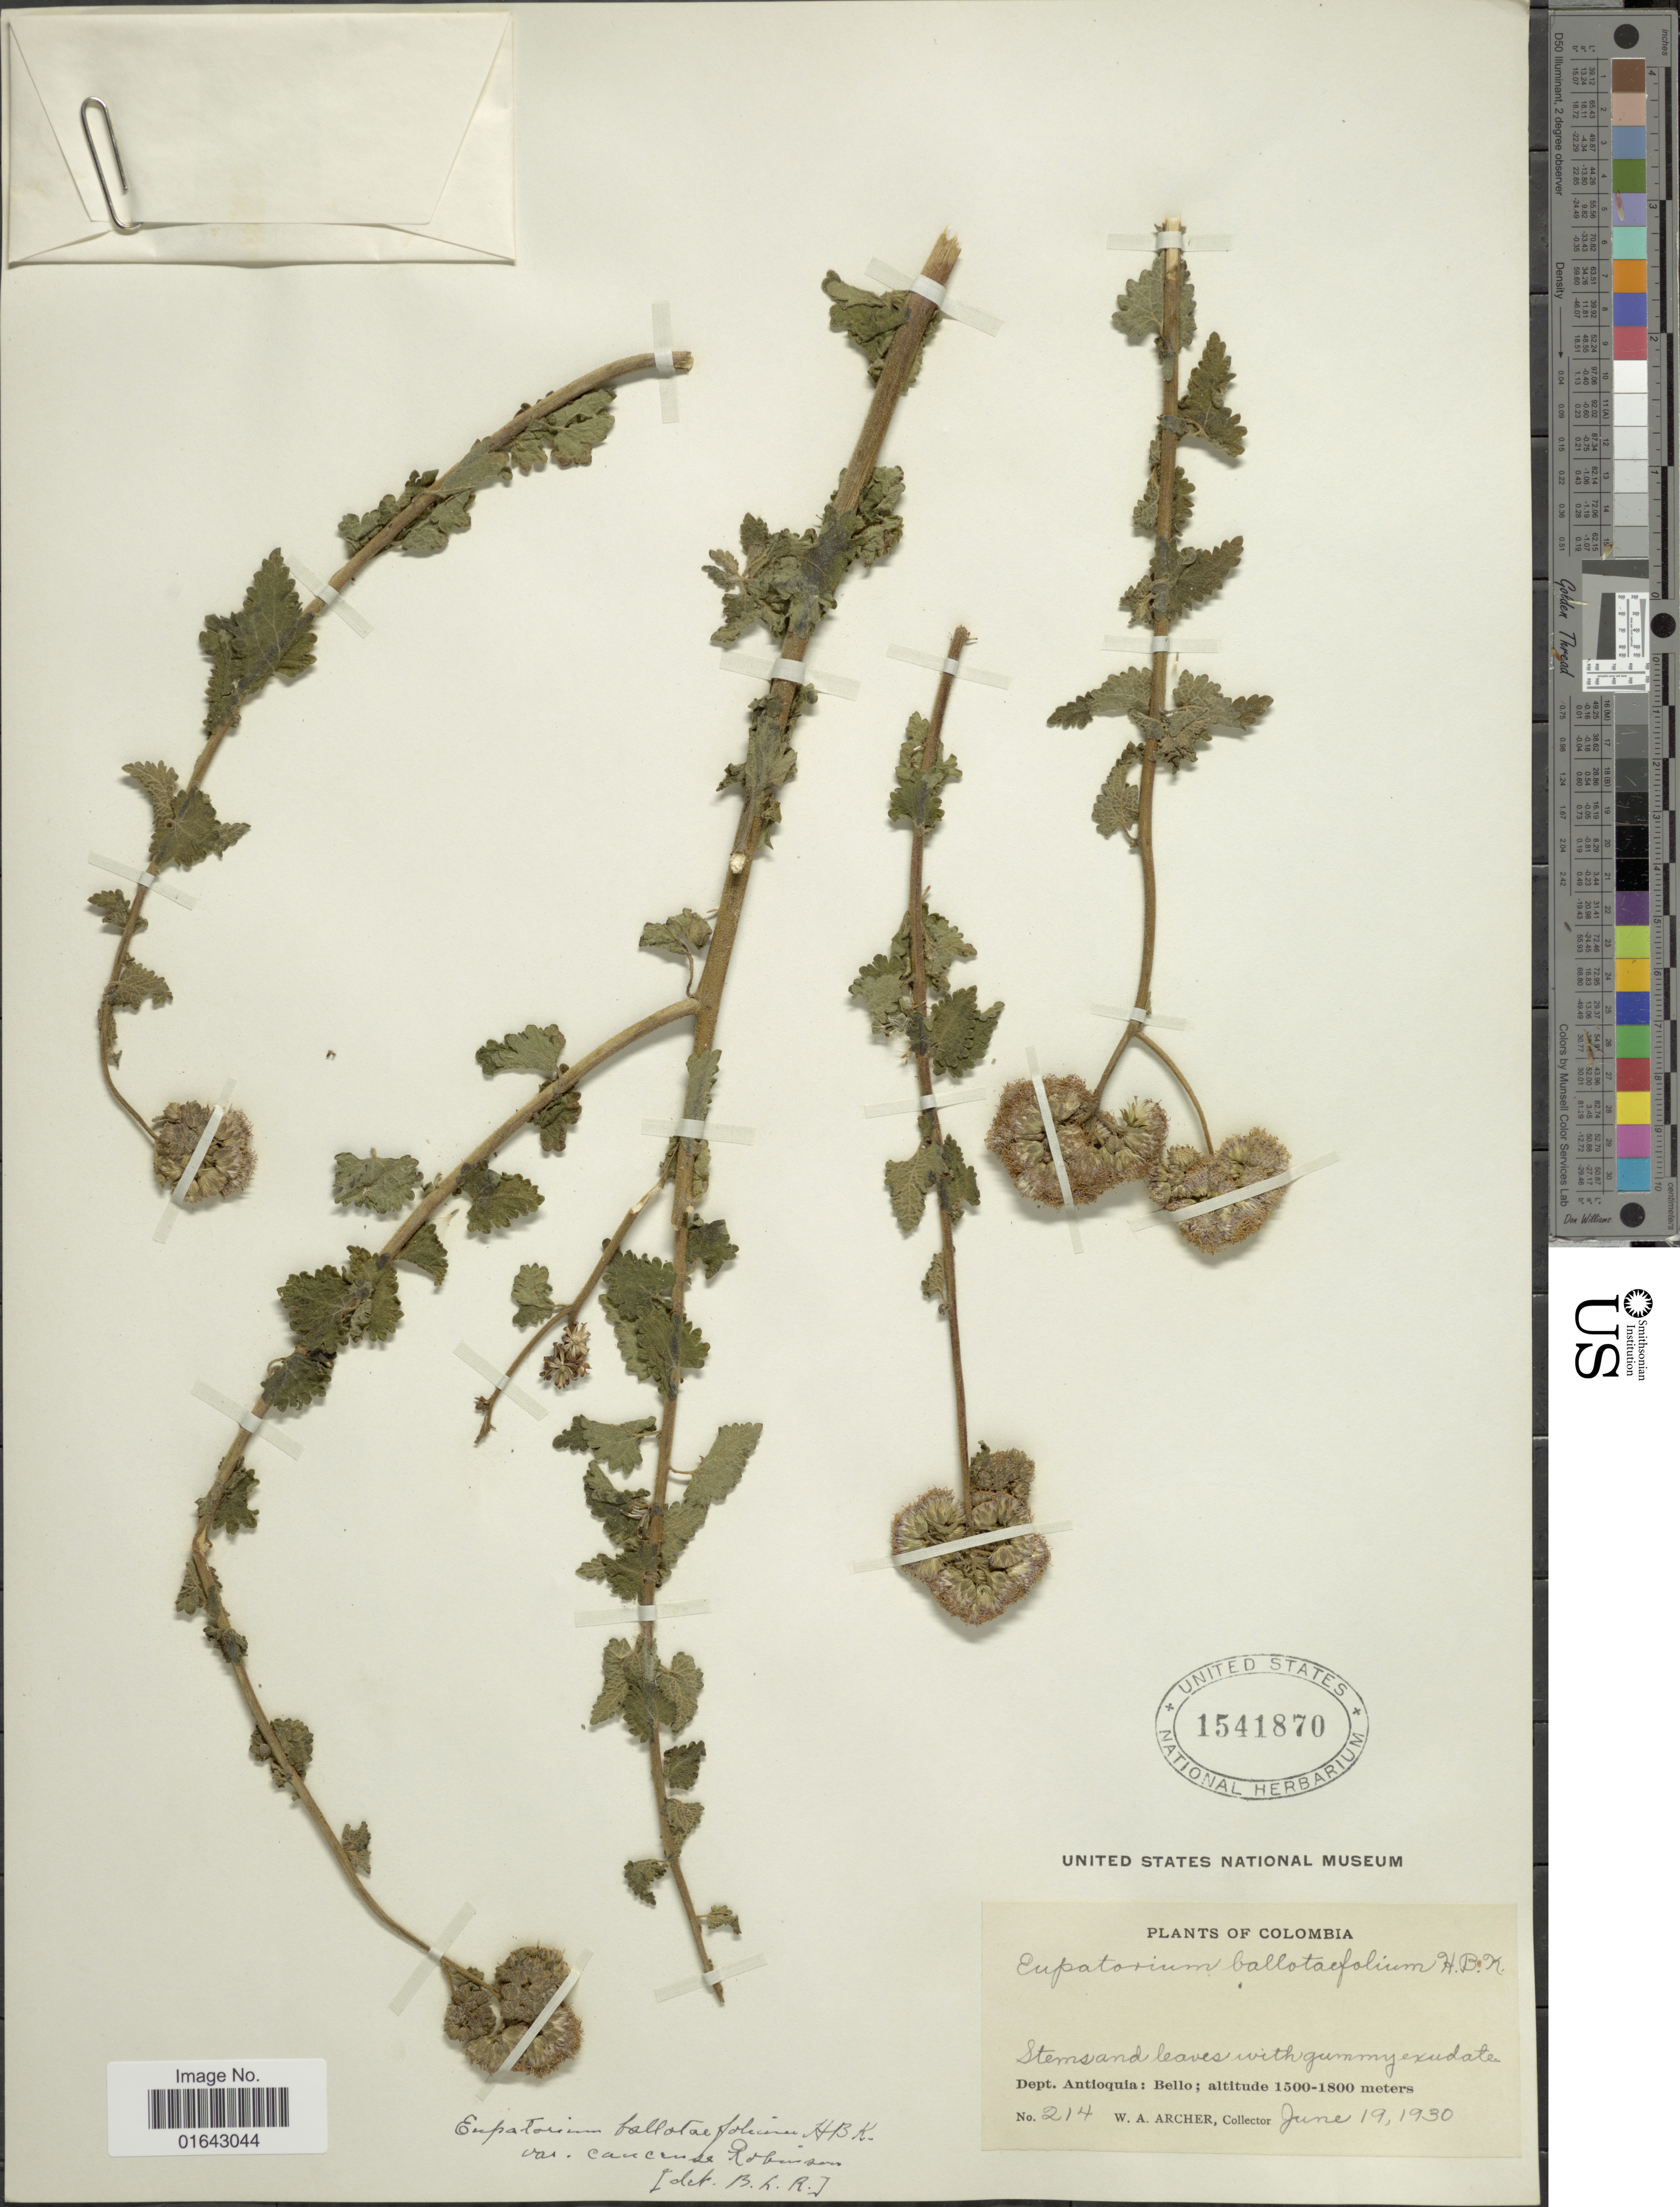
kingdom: Plantae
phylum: Tracheophyta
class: Magnoliopsida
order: Asterales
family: Asteraceae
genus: Conocliniopsis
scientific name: Conocliniopsis prasiifolia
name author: (DC.) R.M. King & H. Rob.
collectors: W. A. Archer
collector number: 214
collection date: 1930-06-19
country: Colombia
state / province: Antioquia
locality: Dept. Antioquia: Bello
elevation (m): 1500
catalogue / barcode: US 1541870